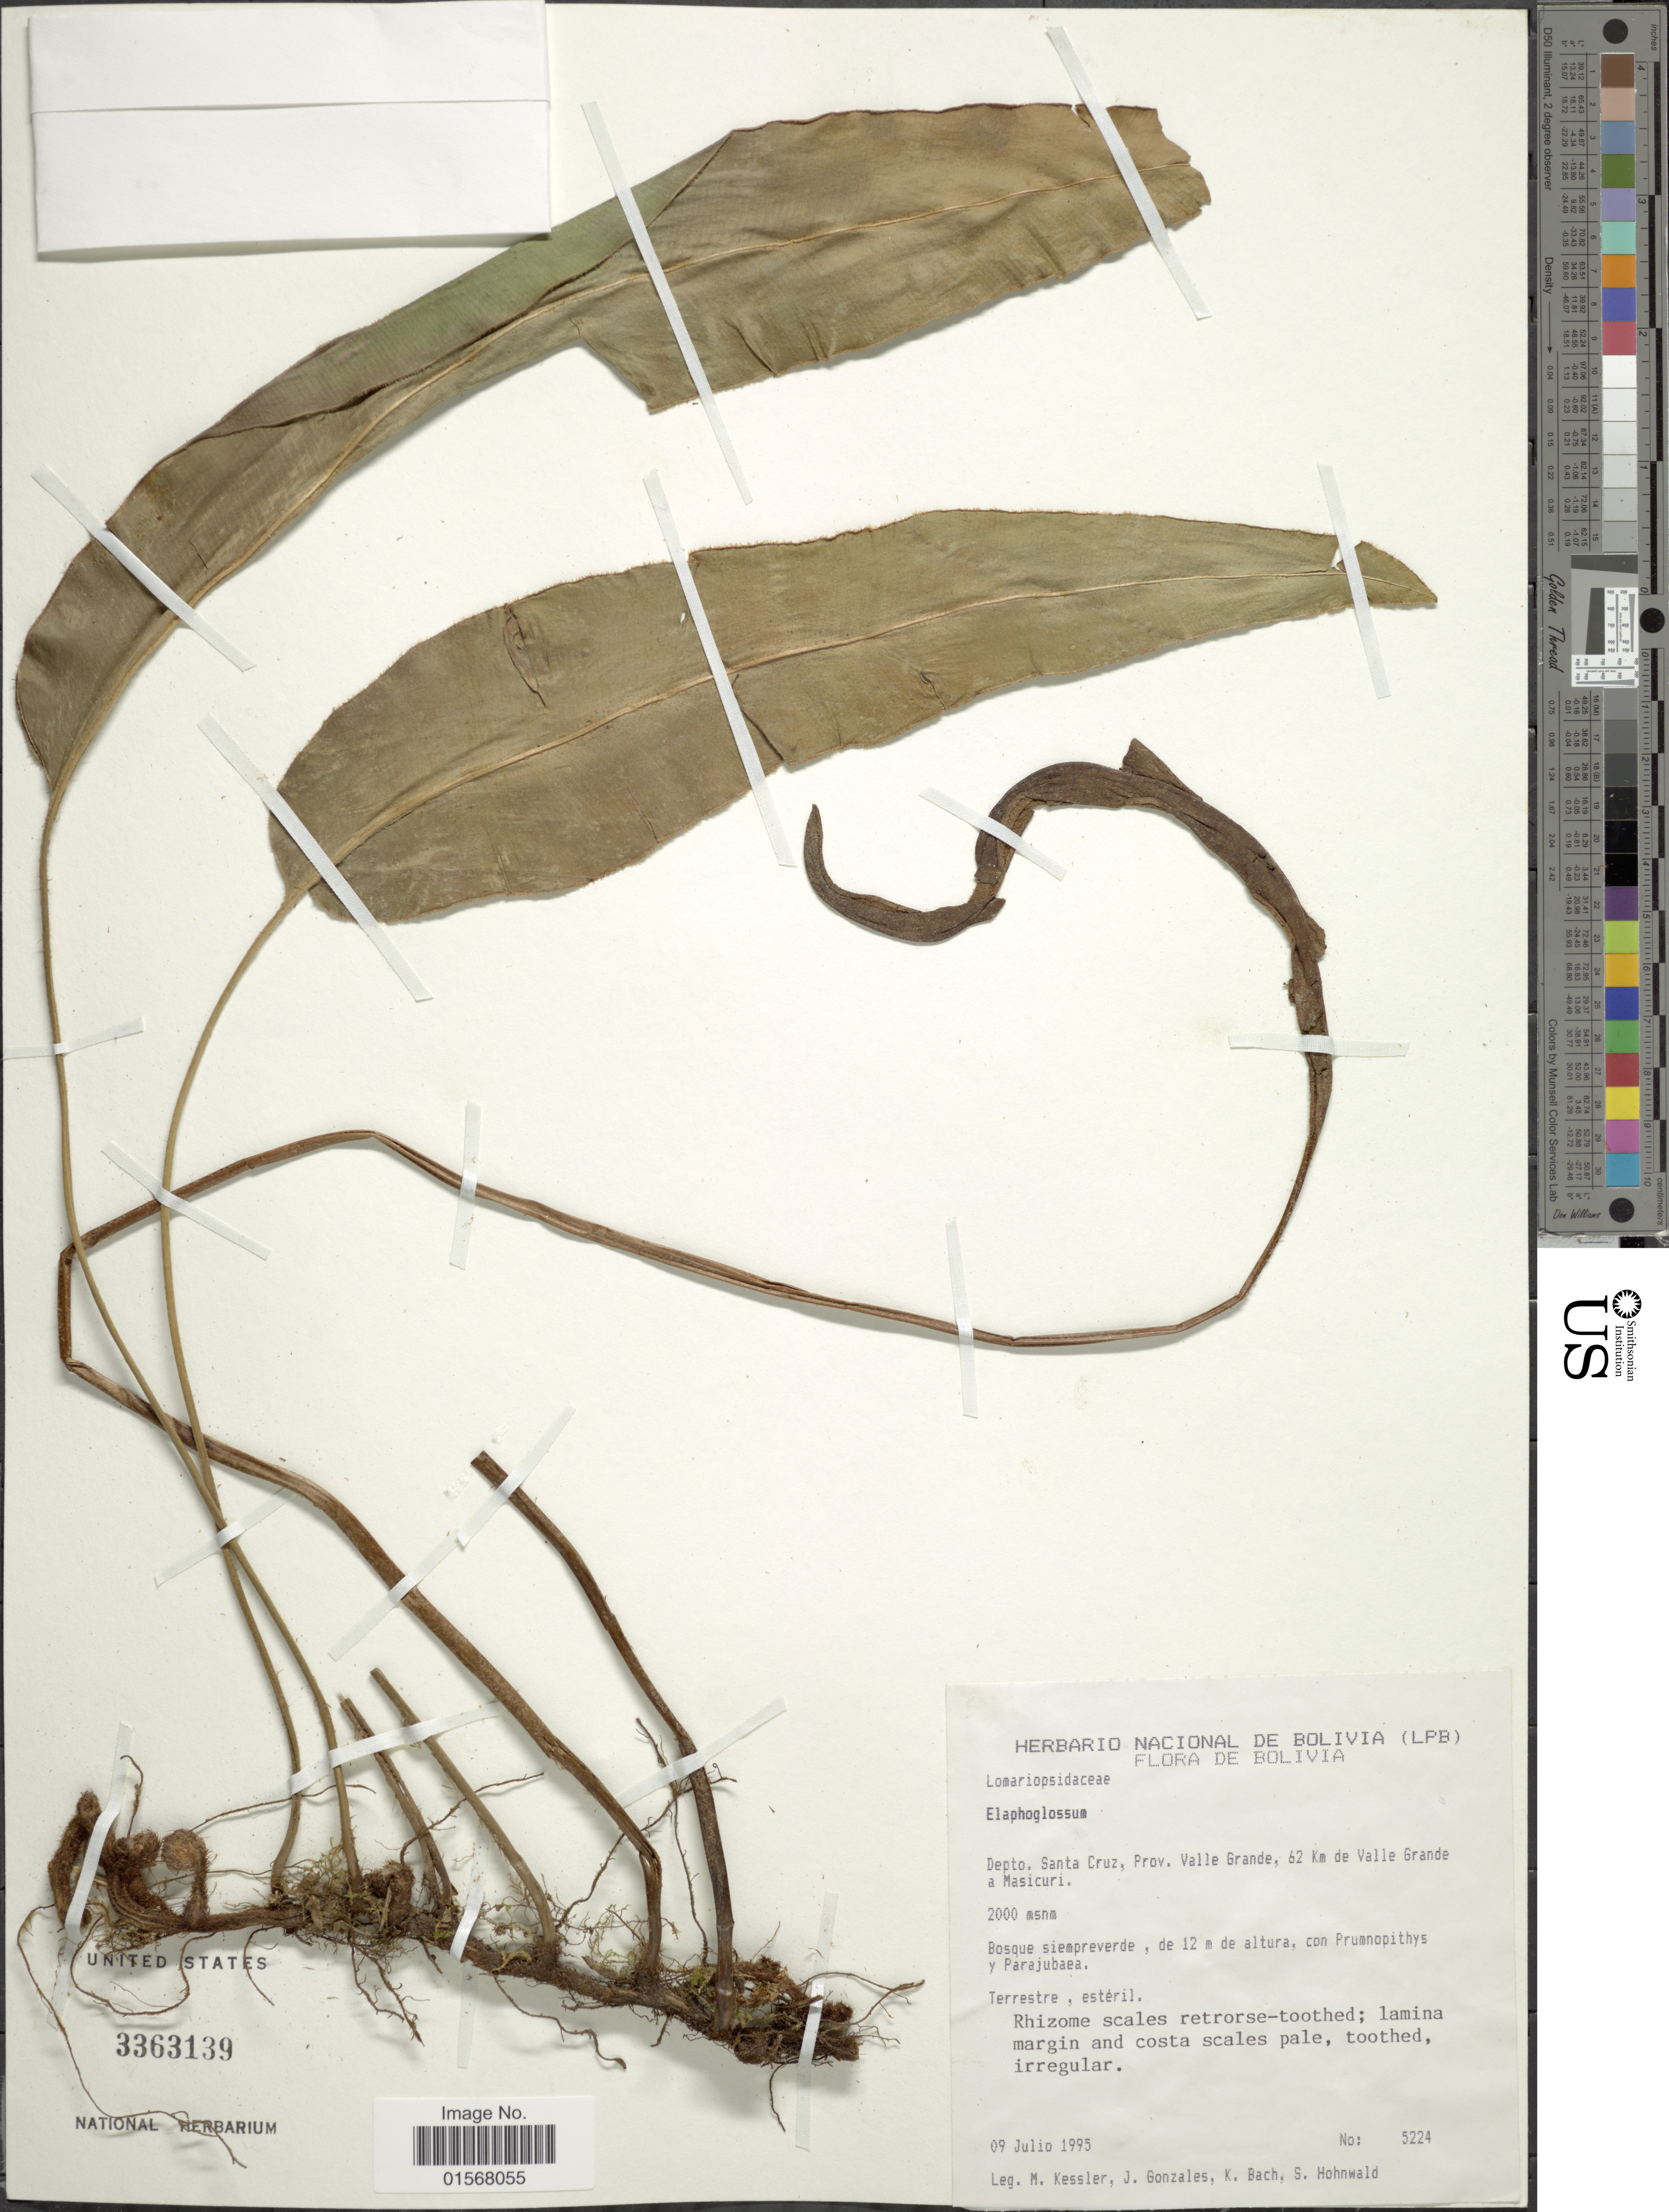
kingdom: Plantae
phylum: Tracheophyta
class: Polypodiopsida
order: Polypodiales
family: Dryopteridaceae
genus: Elaphoglossum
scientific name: Elaphoglossum sp.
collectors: M. Kessler, J. Gonzales, K. Bach & S. Hohnwald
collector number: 5224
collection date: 1995-07-09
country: Bolivia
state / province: Santa Cruz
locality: Depto. Santa Cruz, Prov. Valle Grande, 62 km de Valle Grande a Masicuri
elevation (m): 2000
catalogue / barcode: US 3363139